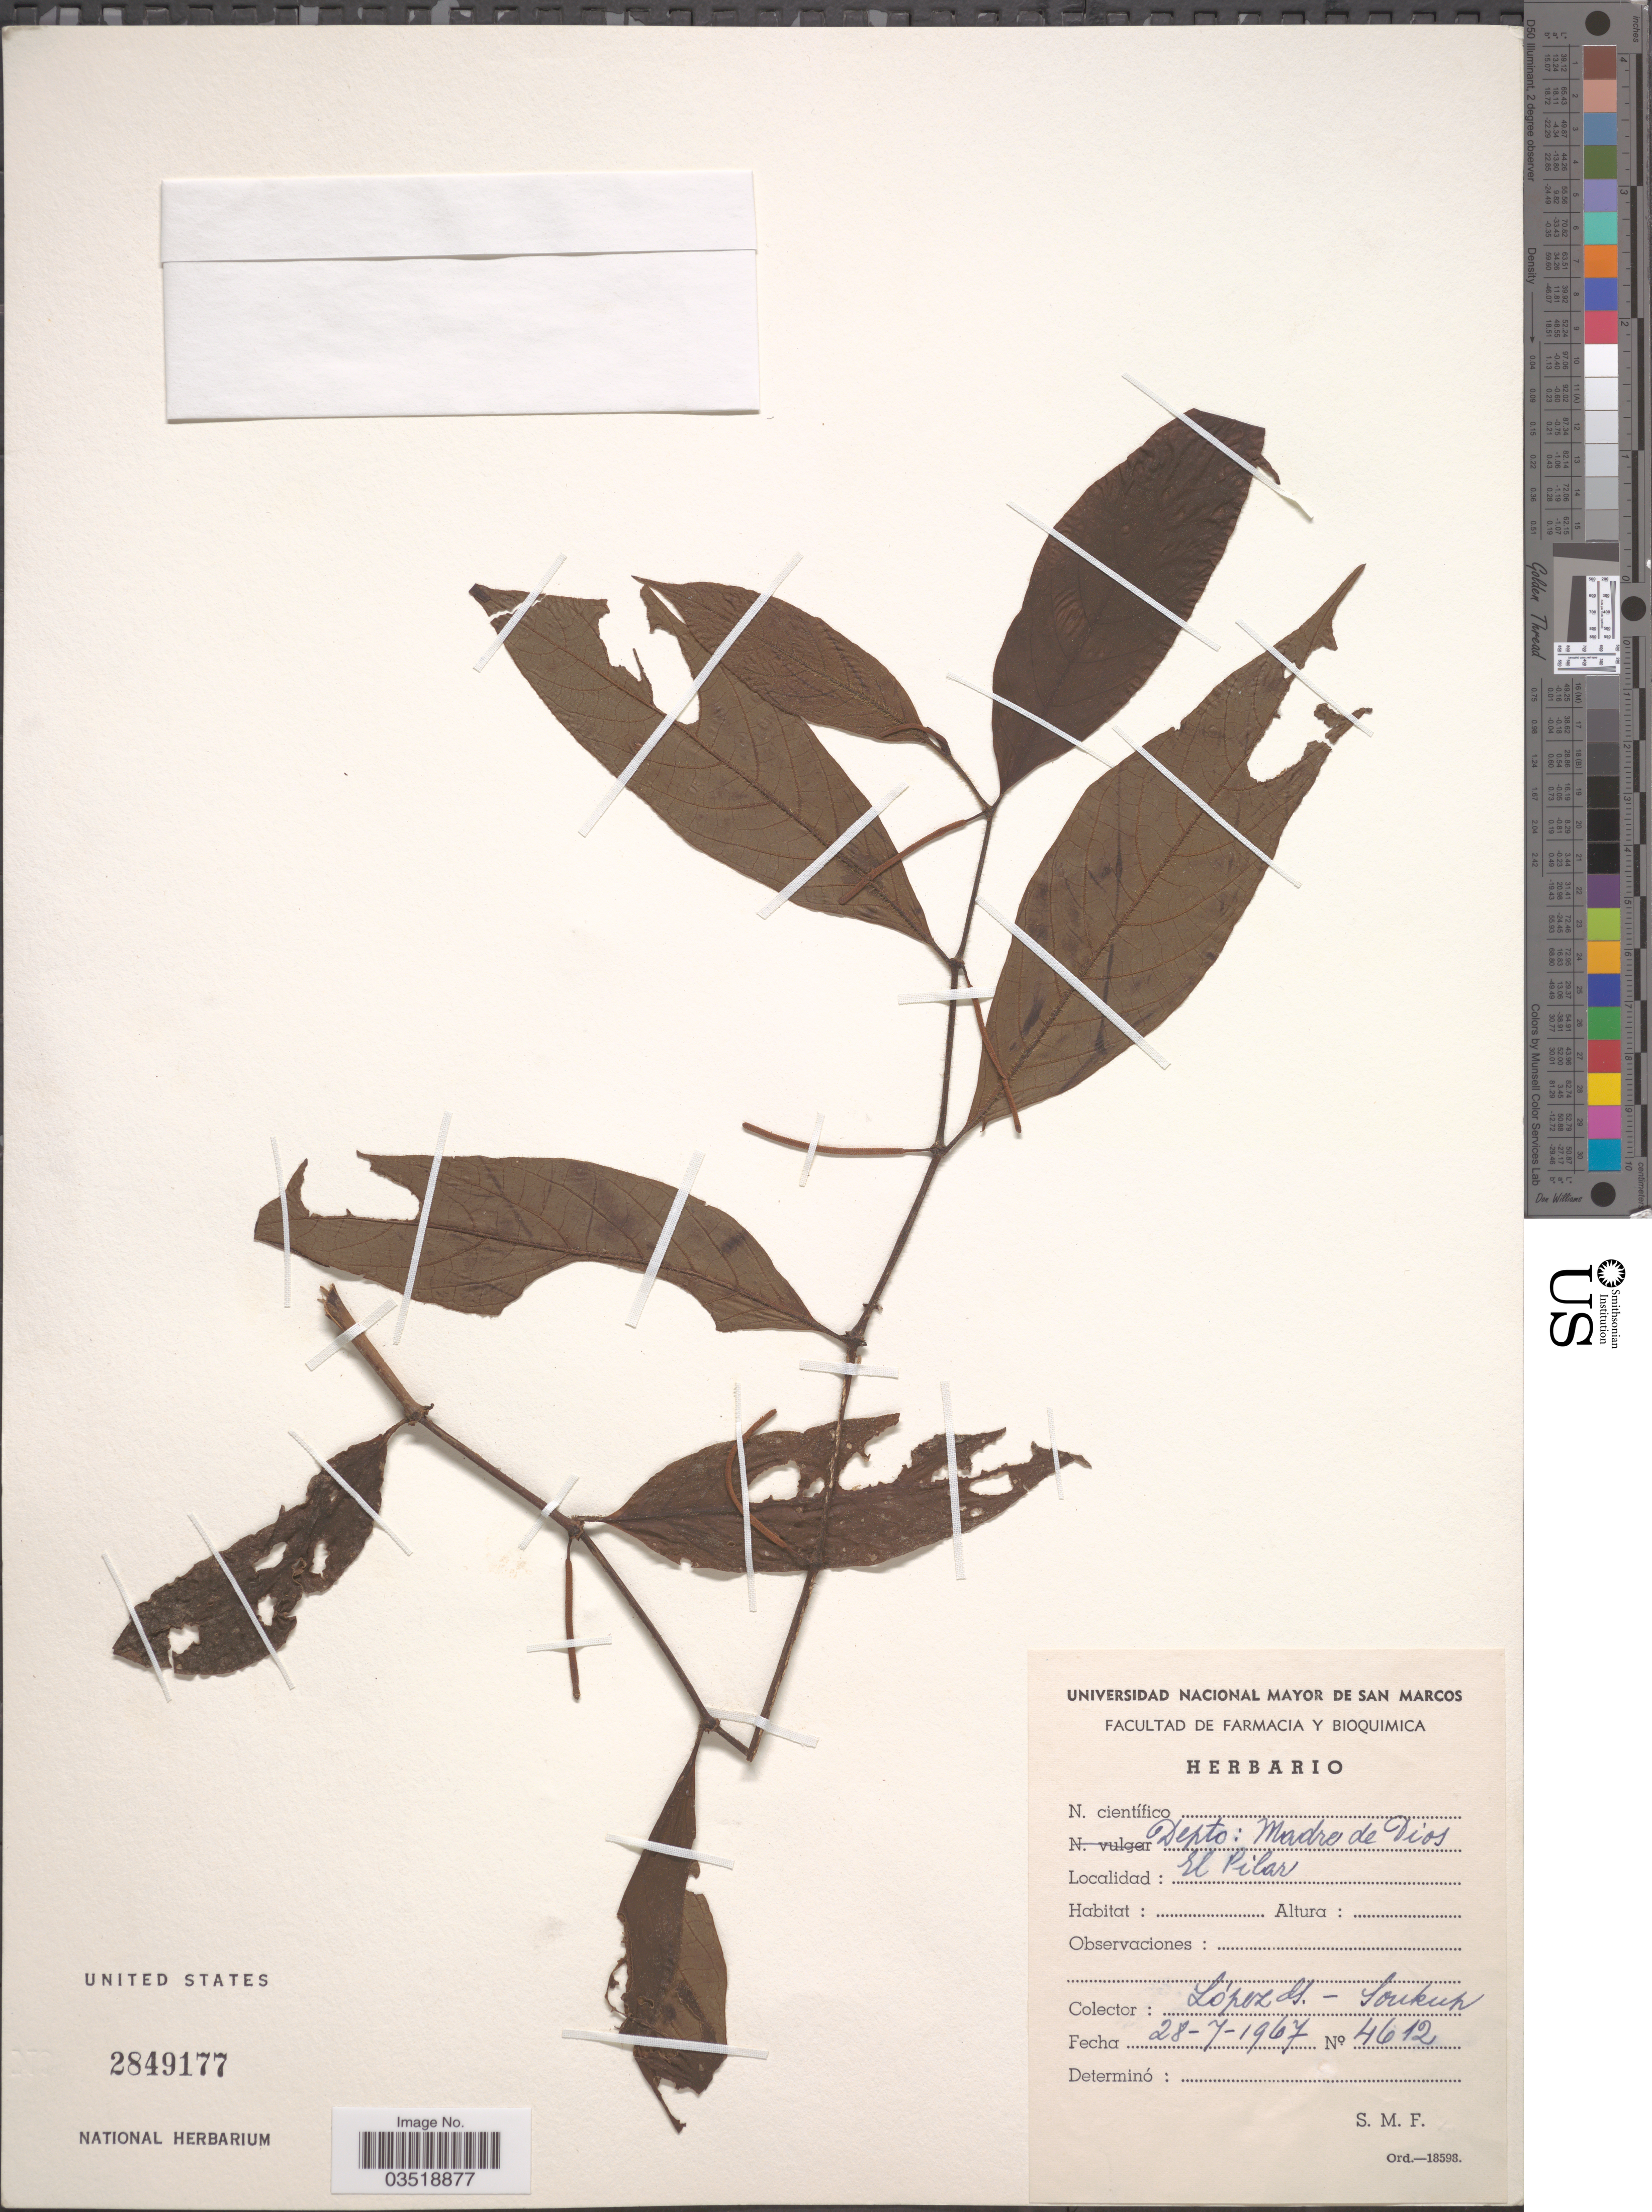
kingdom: Plantae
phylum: Tracheophyta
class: Magnoliopsida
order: Piperales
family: Piperaceae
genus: Piper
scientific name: Piper sp.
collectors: G. Lopéz & -- Soukup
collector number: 4612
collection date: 1967-07-28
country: Peru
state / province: Madre de Dios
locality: Depto. Madre de Dios. El Pilar.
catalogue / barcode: US 2849177